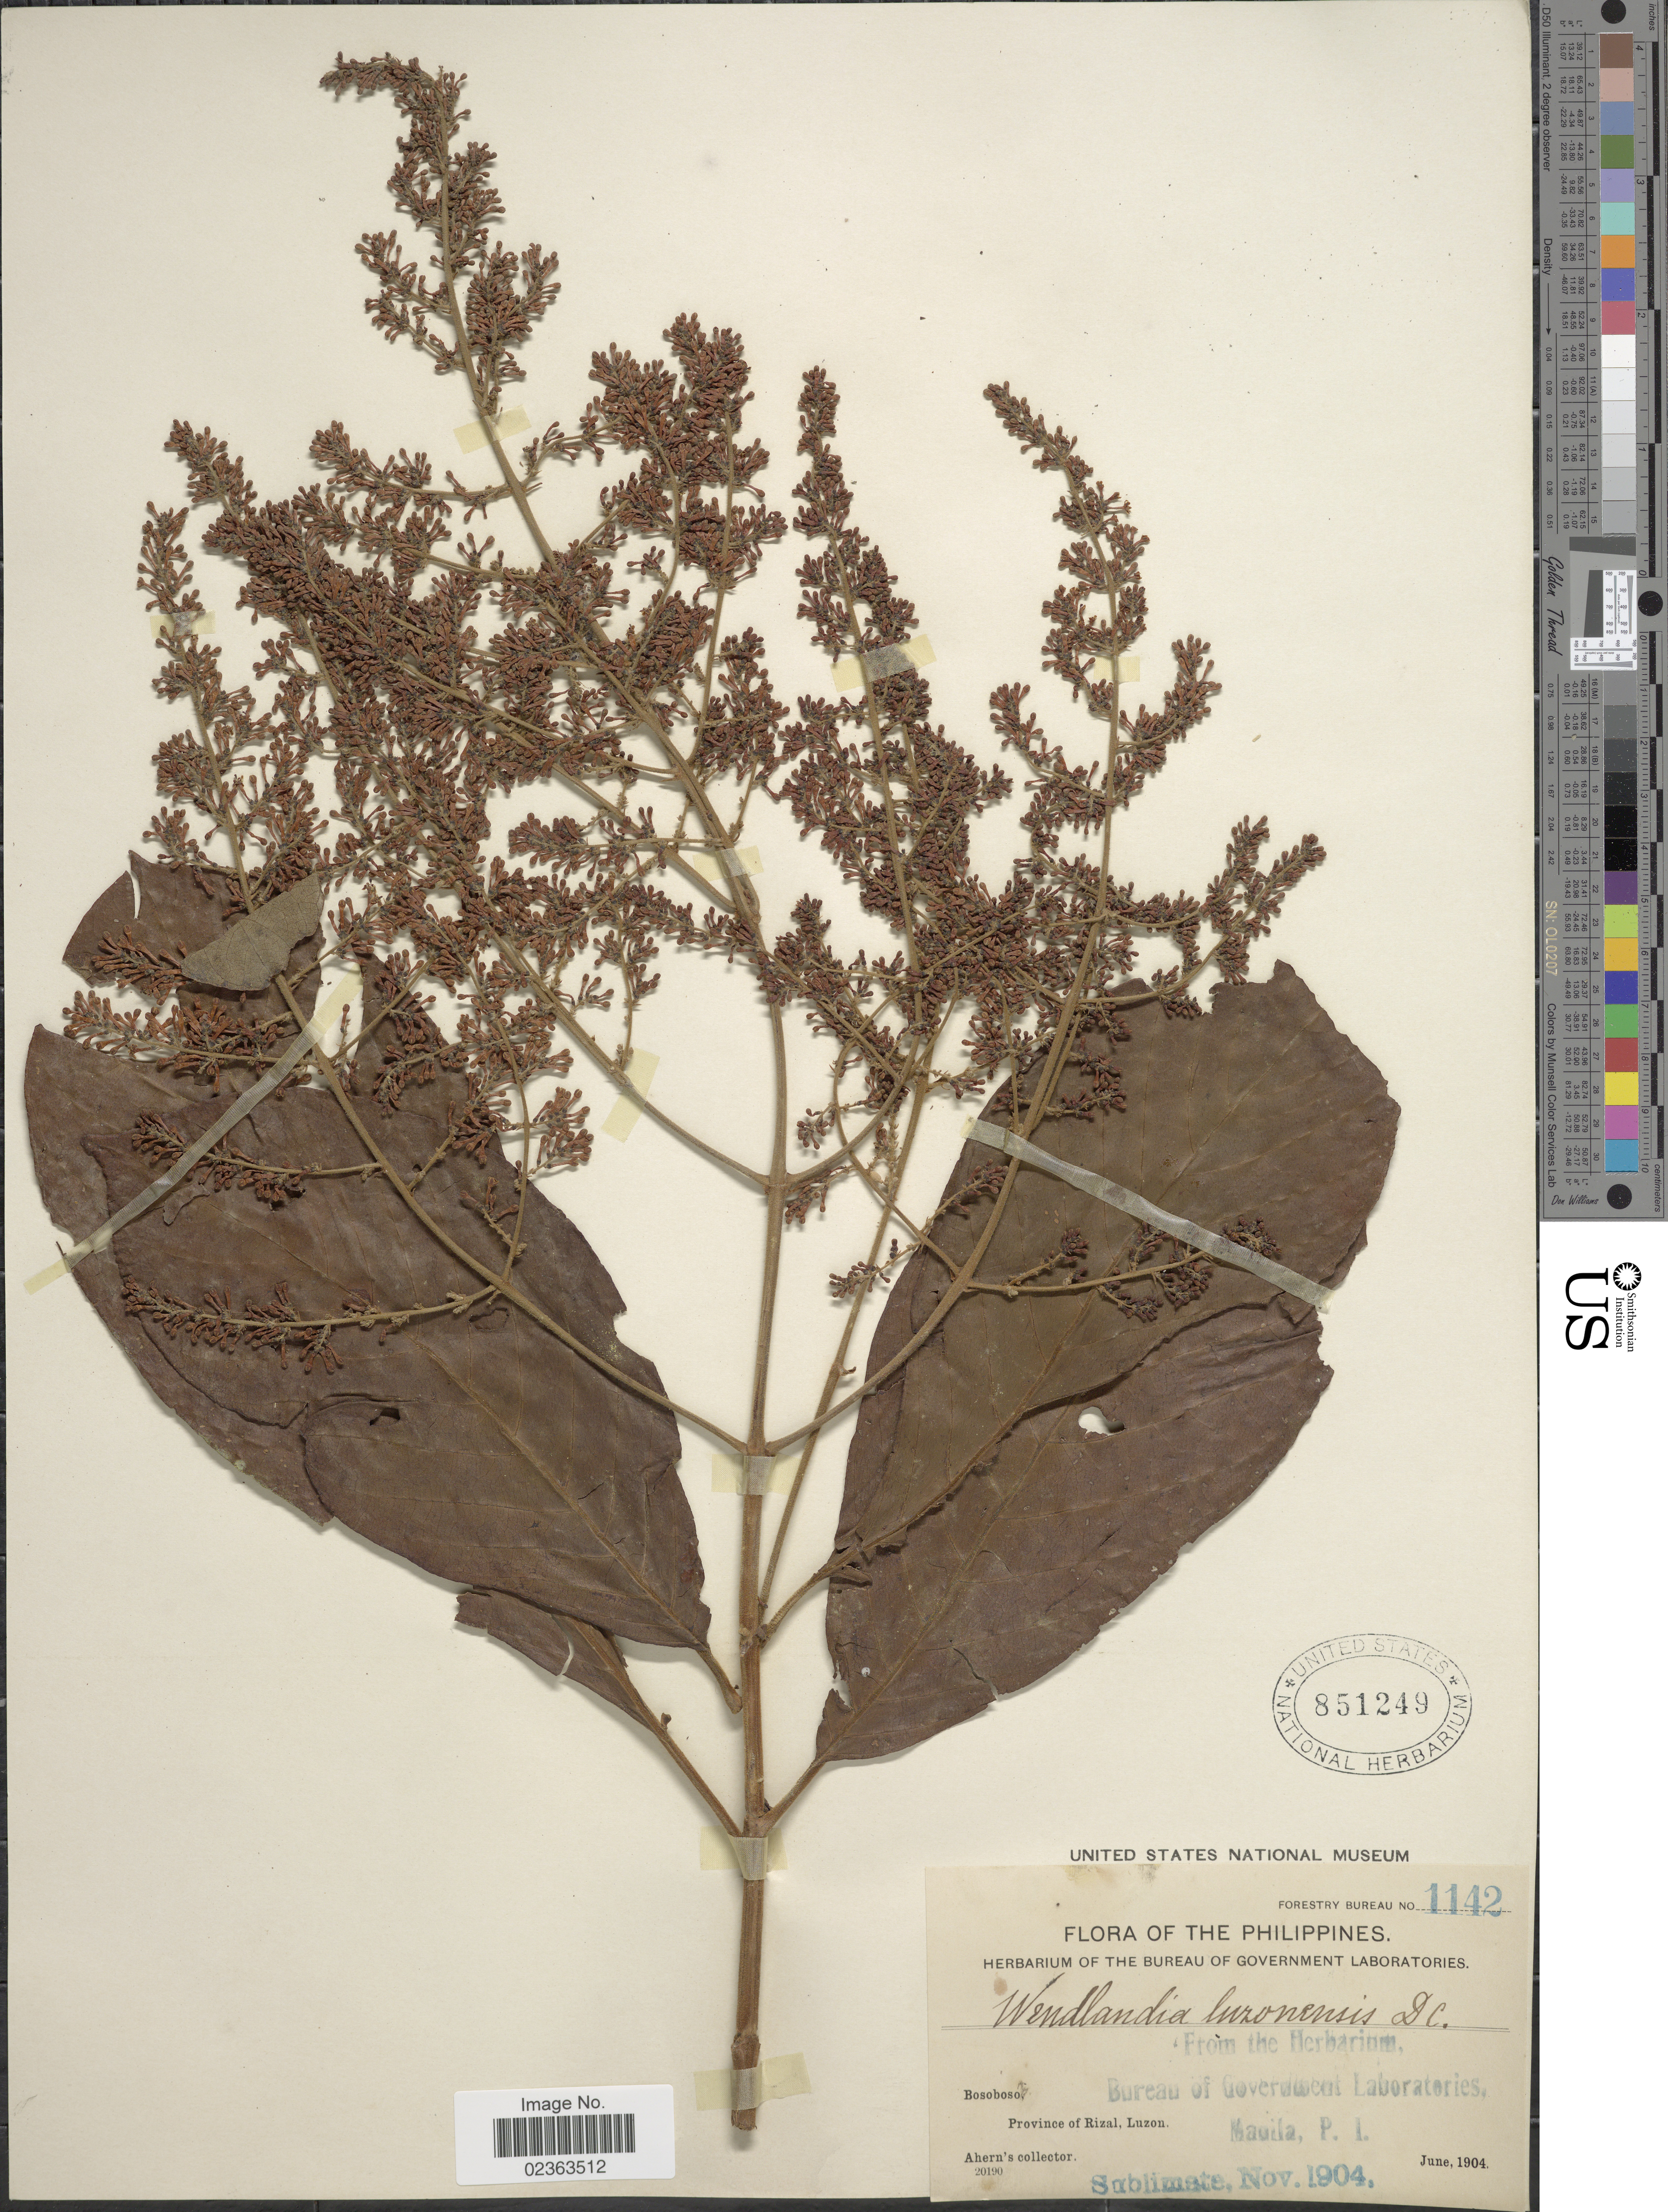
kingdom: Plantae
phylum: Tracheophyta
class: Magnoliopsida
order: Gentianales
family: Rubiaceae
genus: Wendlandia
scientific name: Wendlandia luzoniensis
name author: DC.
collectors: -. Ahern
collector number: Forestry Bureau 1142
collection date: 1904-06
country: Philippines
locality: Bosoboso, Province of Rizal, Luzon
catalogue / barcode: US 851249